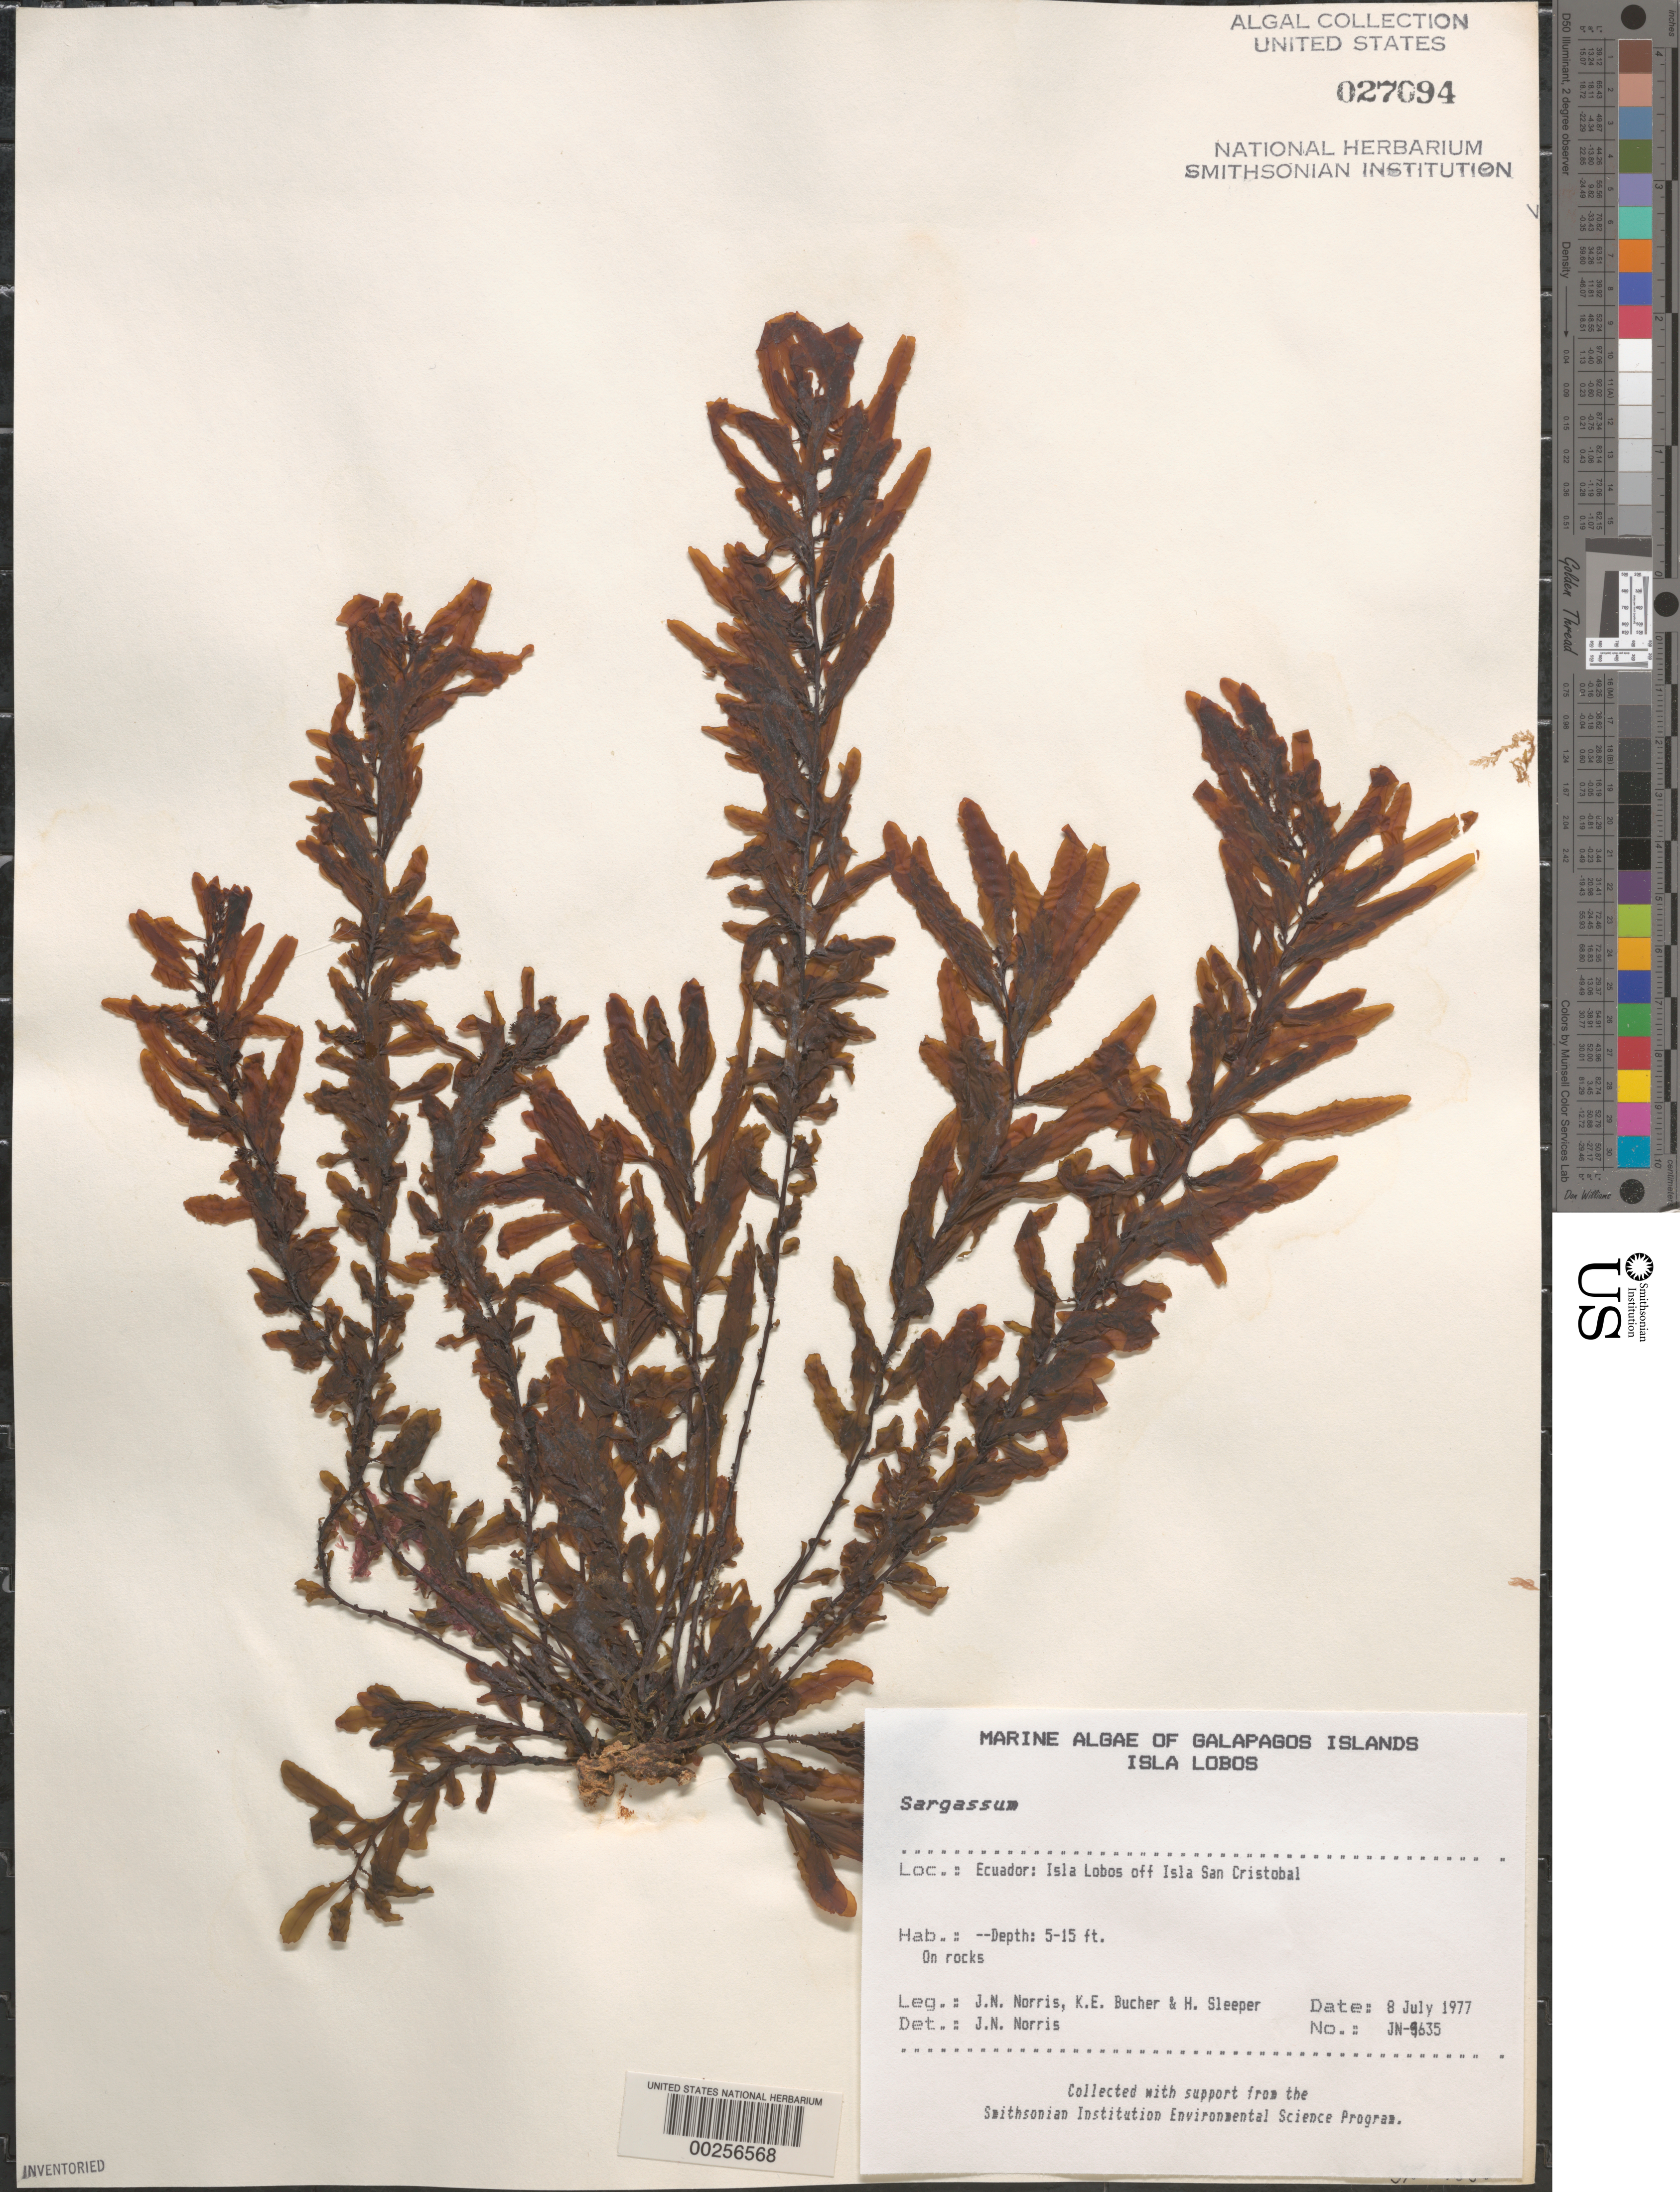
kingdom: Chromista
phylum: Ochrophyta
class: Phaeophyceae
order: Fucales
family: Sargassaceae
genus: Sargassum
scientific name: Sargassum sp.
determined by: Norris, James N.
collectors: J. N. Norris, K. E. Bucher & H. Sleeper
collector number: JN-9635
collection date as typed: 08 Jul 1977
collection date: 1977-07-08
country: Ecuador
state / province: Colón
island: Lobos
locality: Off Isla San Cristóbal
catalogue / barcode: US 27094